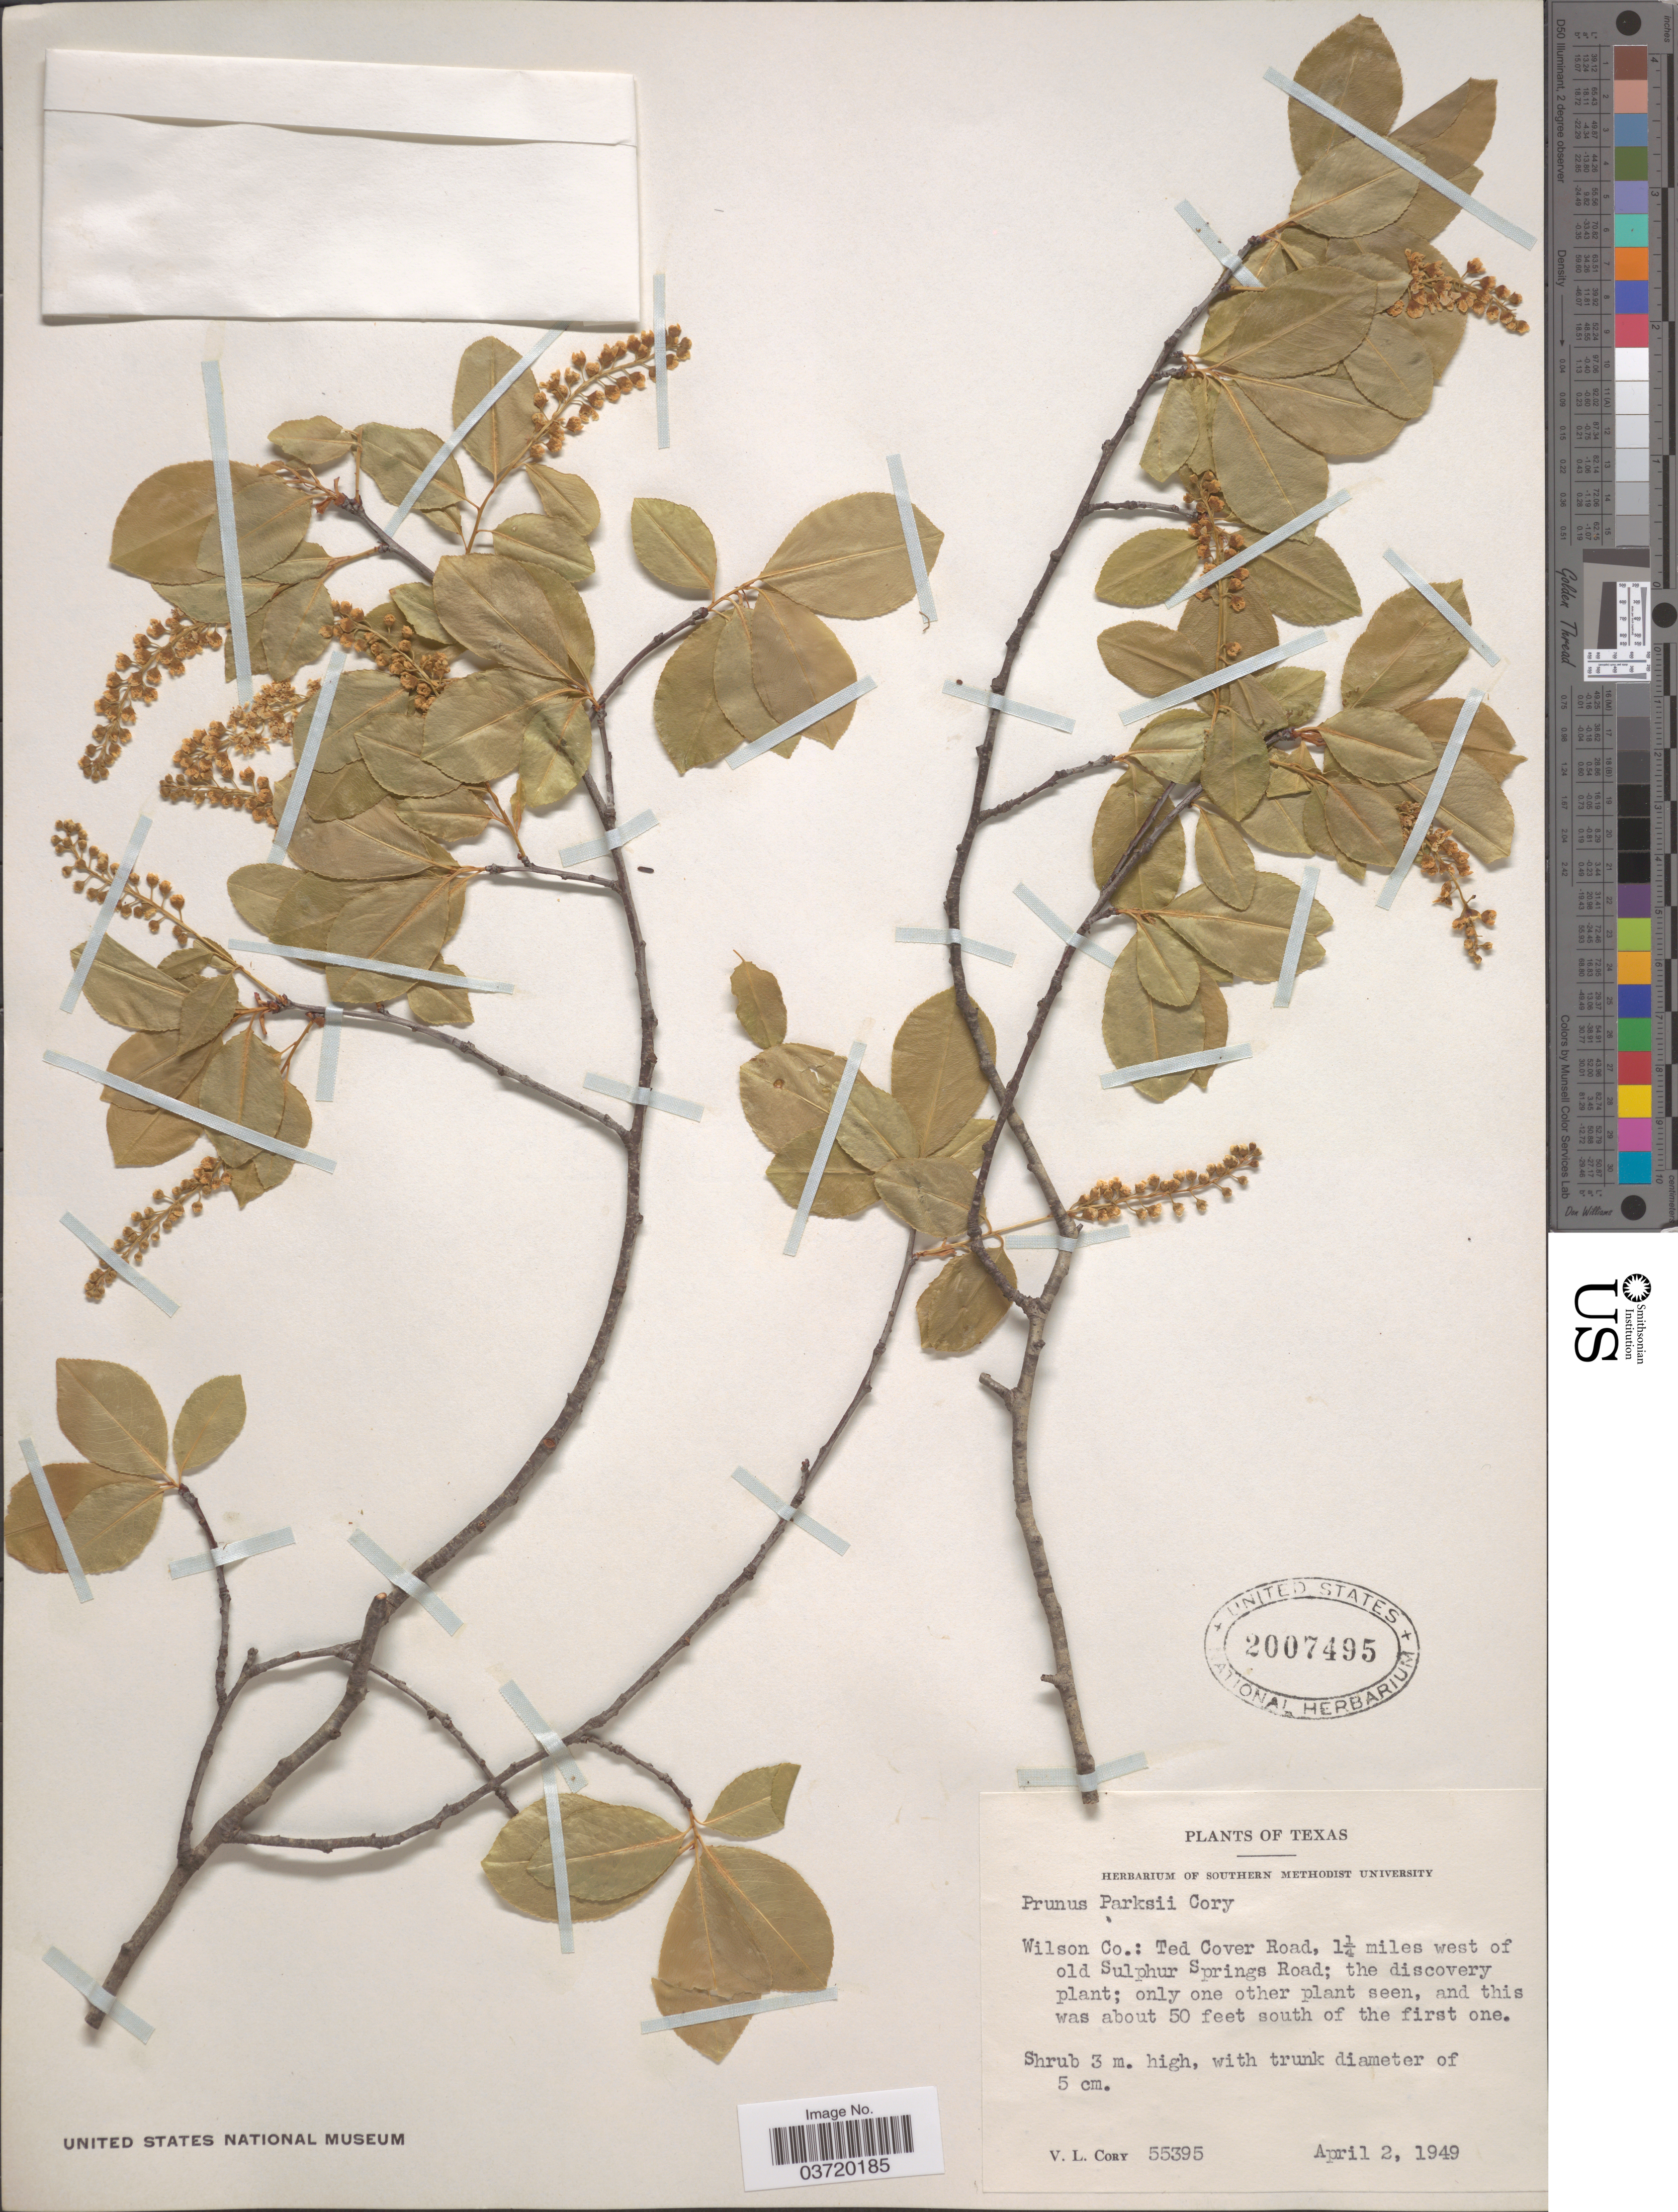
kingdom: Plantae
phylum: Tracheophyta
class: Magnoliopsida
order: Rosales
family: Rosaceae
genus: Prunus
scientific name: Prunus parksii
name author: Cory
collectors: V. Cory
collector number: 55395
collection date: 1949-04-02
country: United States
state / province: Texas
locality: Wilson Co.: Ted Cover Road, 1¼ miles wet of old Sulphur Springs Road.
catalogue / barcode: US 2007495